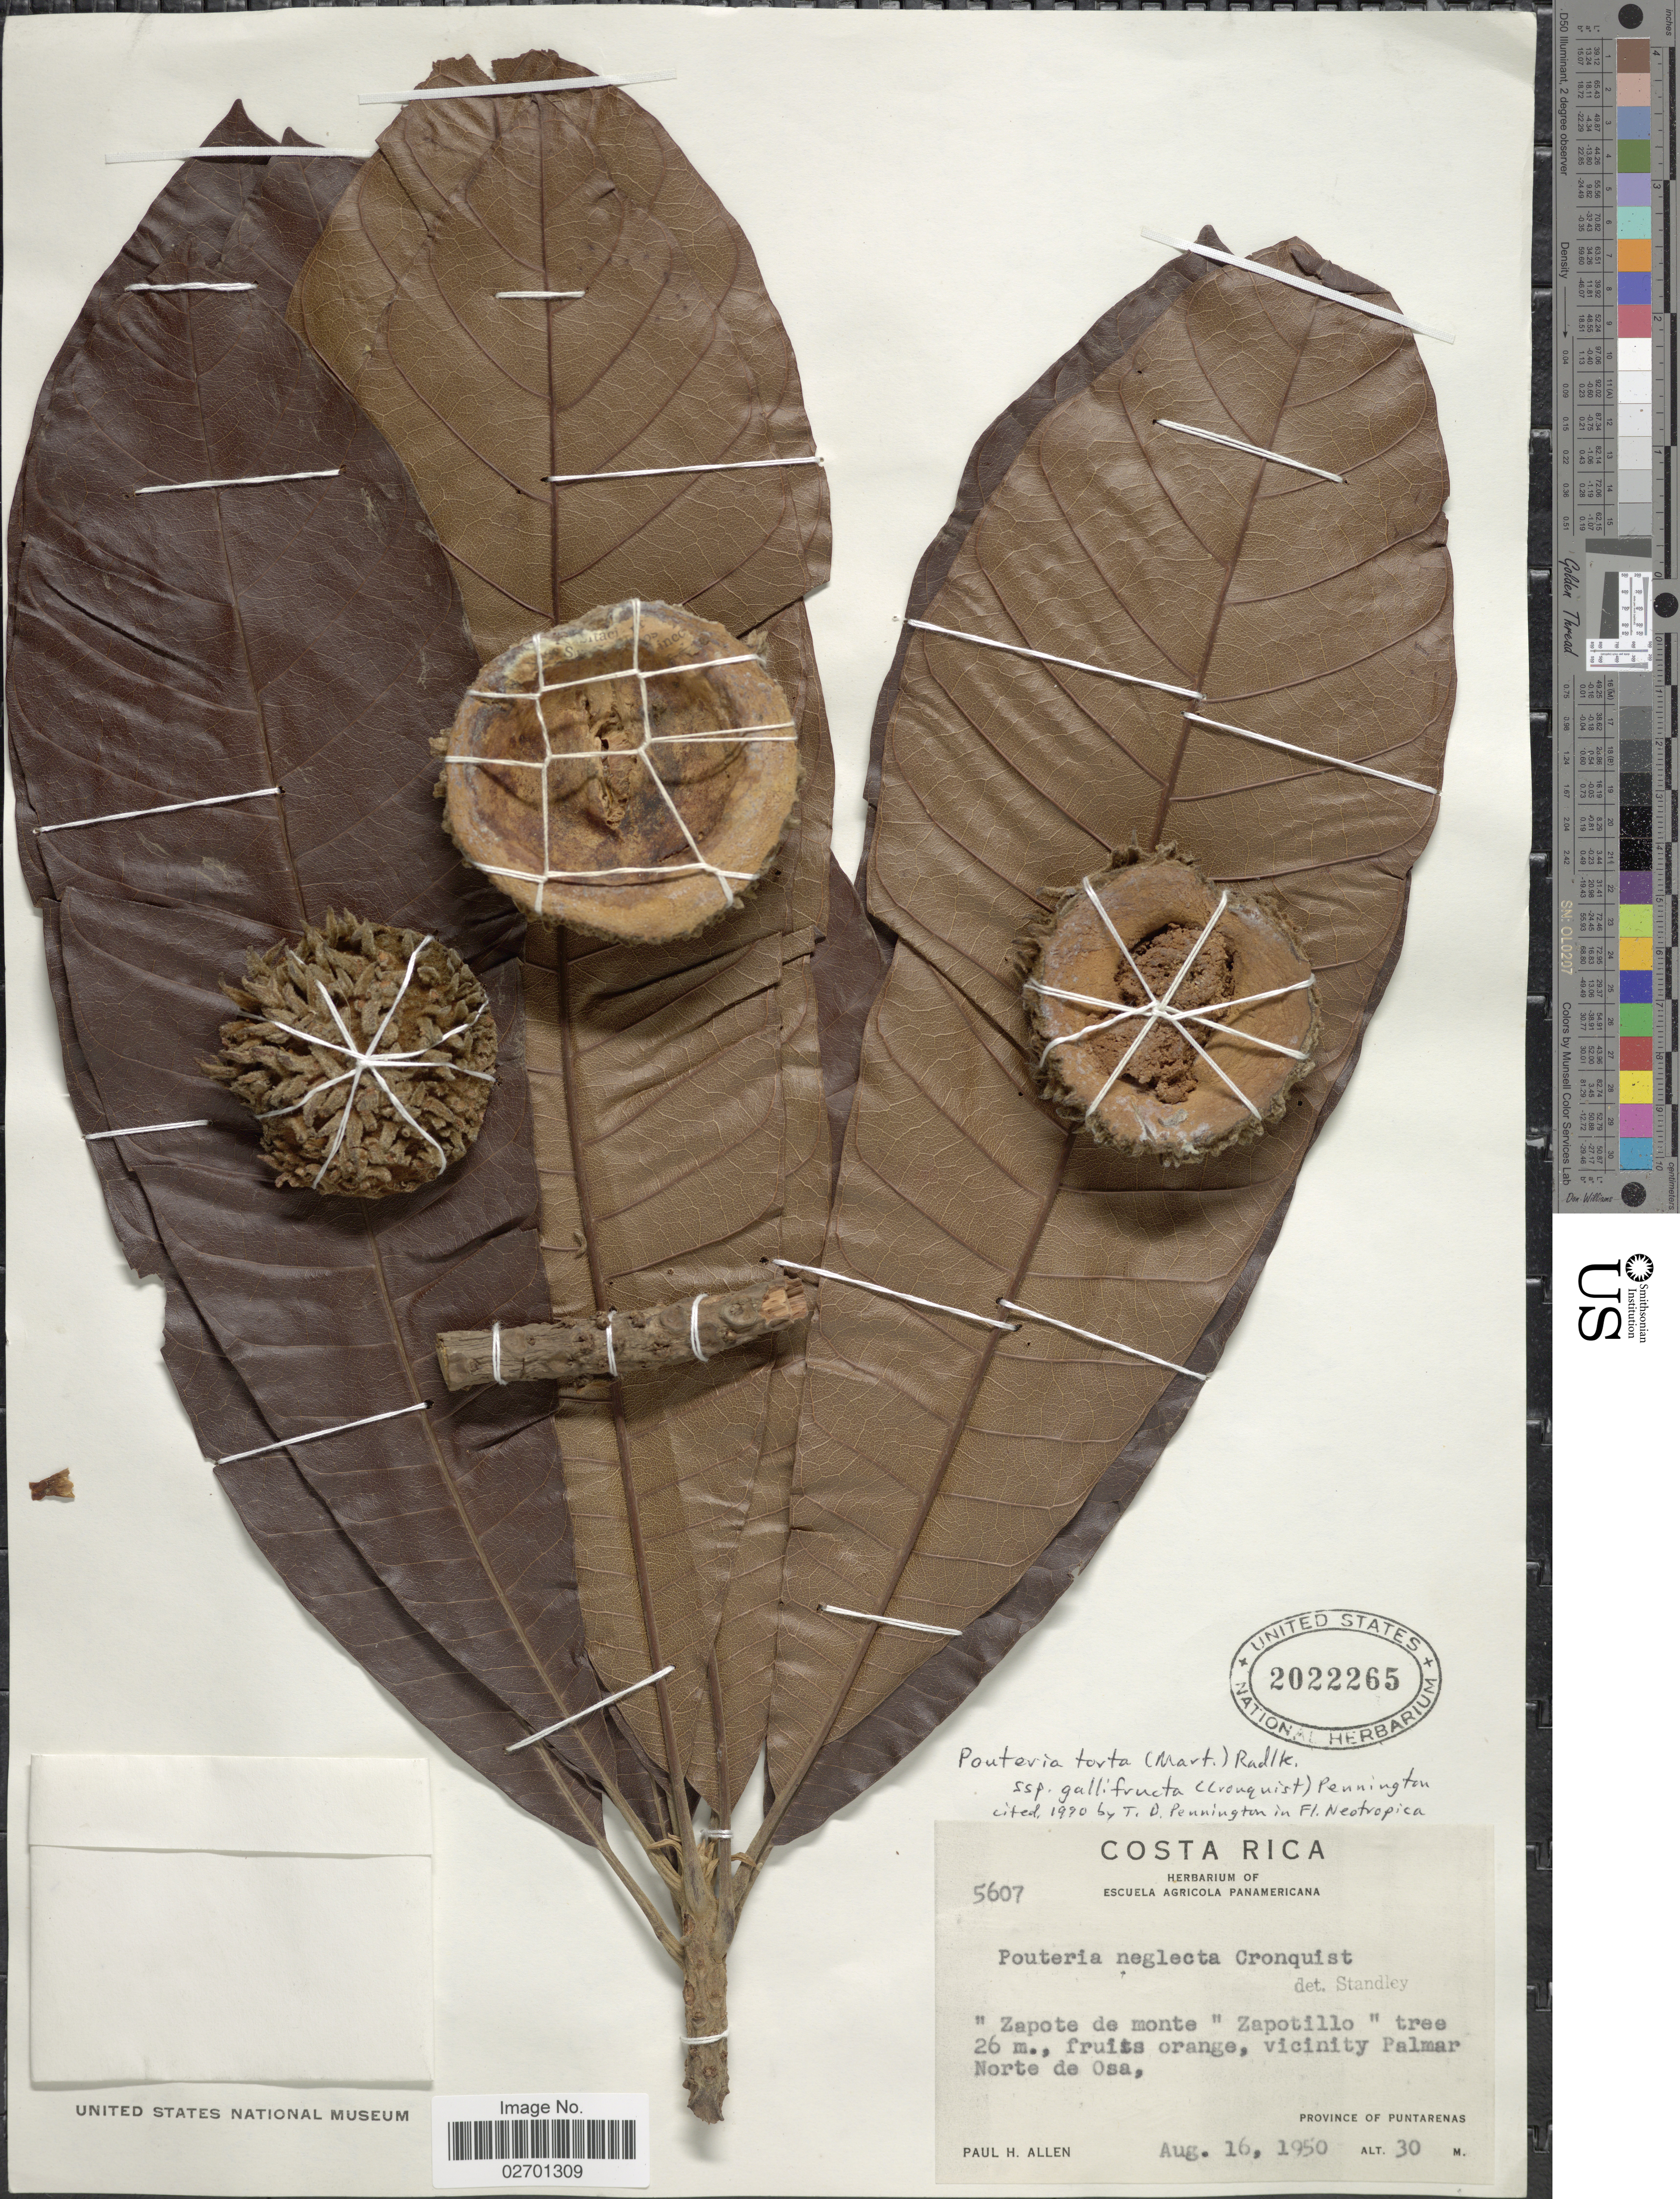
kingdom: Plantae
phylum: Tracheophyta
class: Magnoliopsida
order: Ericales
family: Sapotaceae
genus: Pouteria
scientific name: Pouteria torta subsp. gallifructa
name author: (Cronq.) T.D. Penn.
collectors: P. H. Allen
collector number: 5607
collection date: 1950-08-16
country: Costa Rica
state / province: Puntarenas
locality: Vicinity Palmar Norte de Osa.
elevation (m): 30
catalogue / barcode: US 2022265